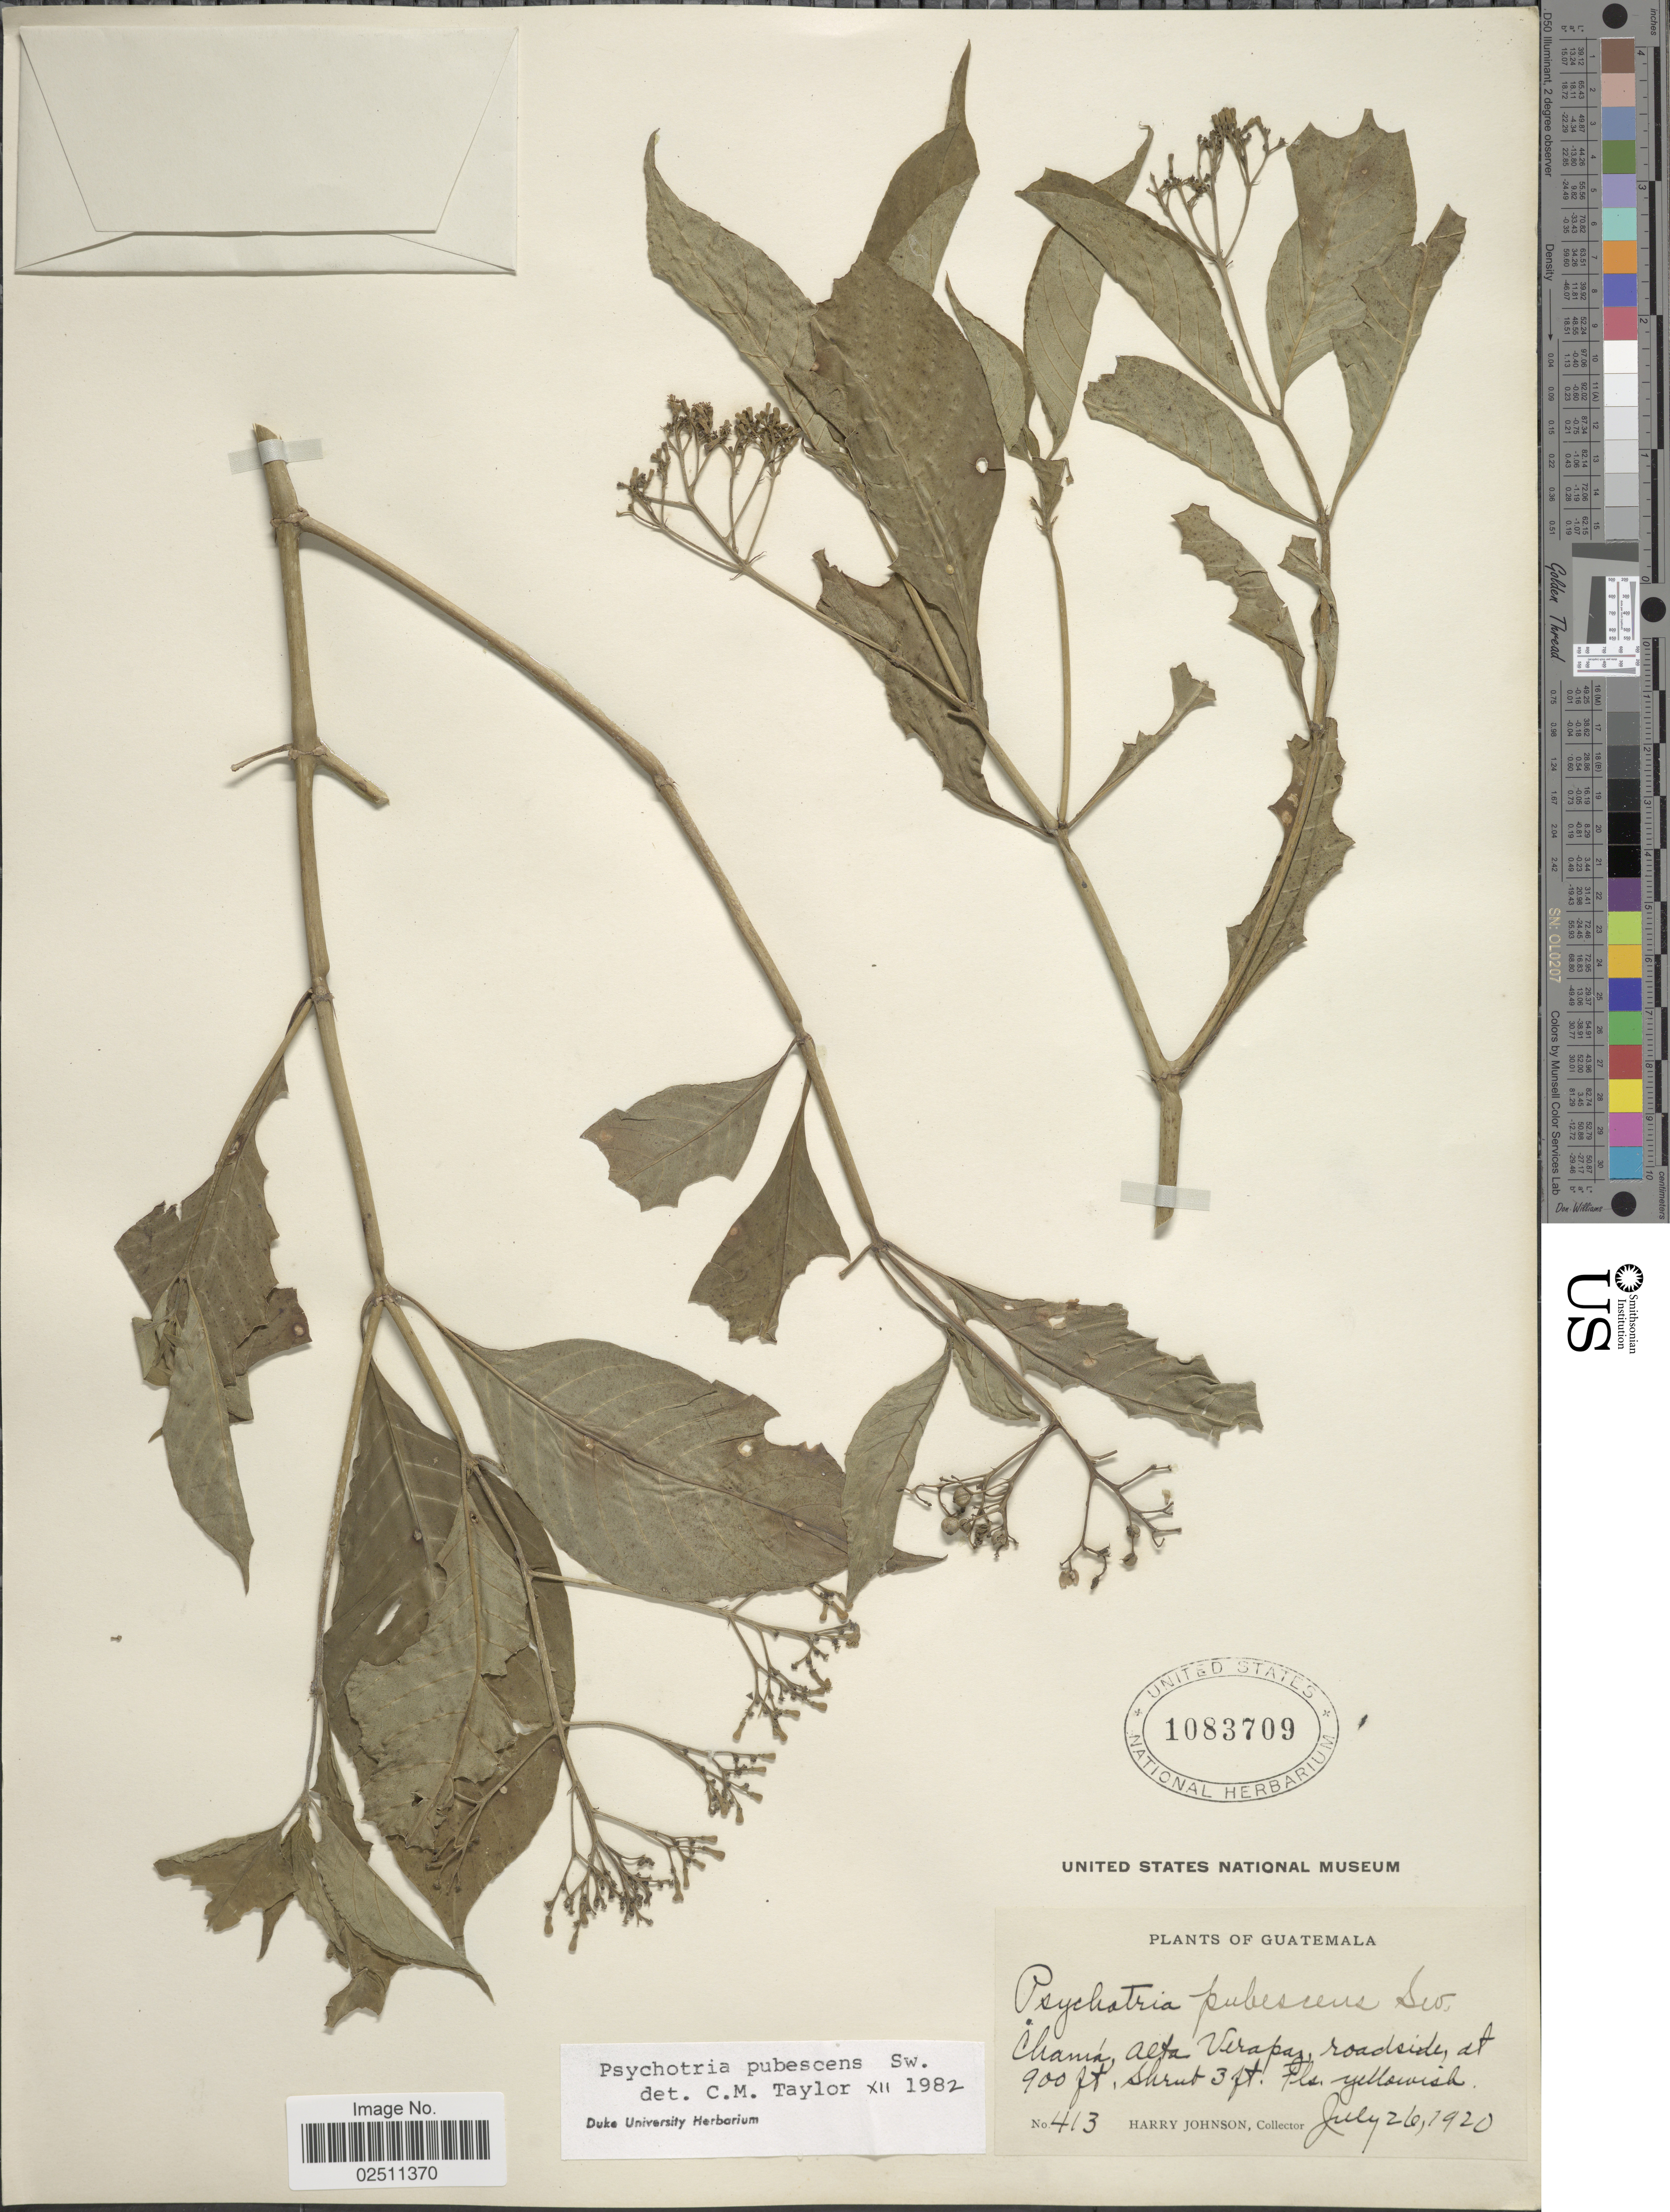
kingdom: Plantae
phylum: Tracheophyta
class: Magnoliopsida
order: Gentianales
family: Rubiaceae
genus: Psychotria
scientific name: Psychotria pubescens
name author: Sw.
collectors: H. Johnson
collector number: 413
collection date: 1920-07-26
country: Guatemala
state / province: Alta Verapaz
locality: Chama, Alta Verapaz, roadside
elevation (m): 274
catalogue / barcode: US 1083709